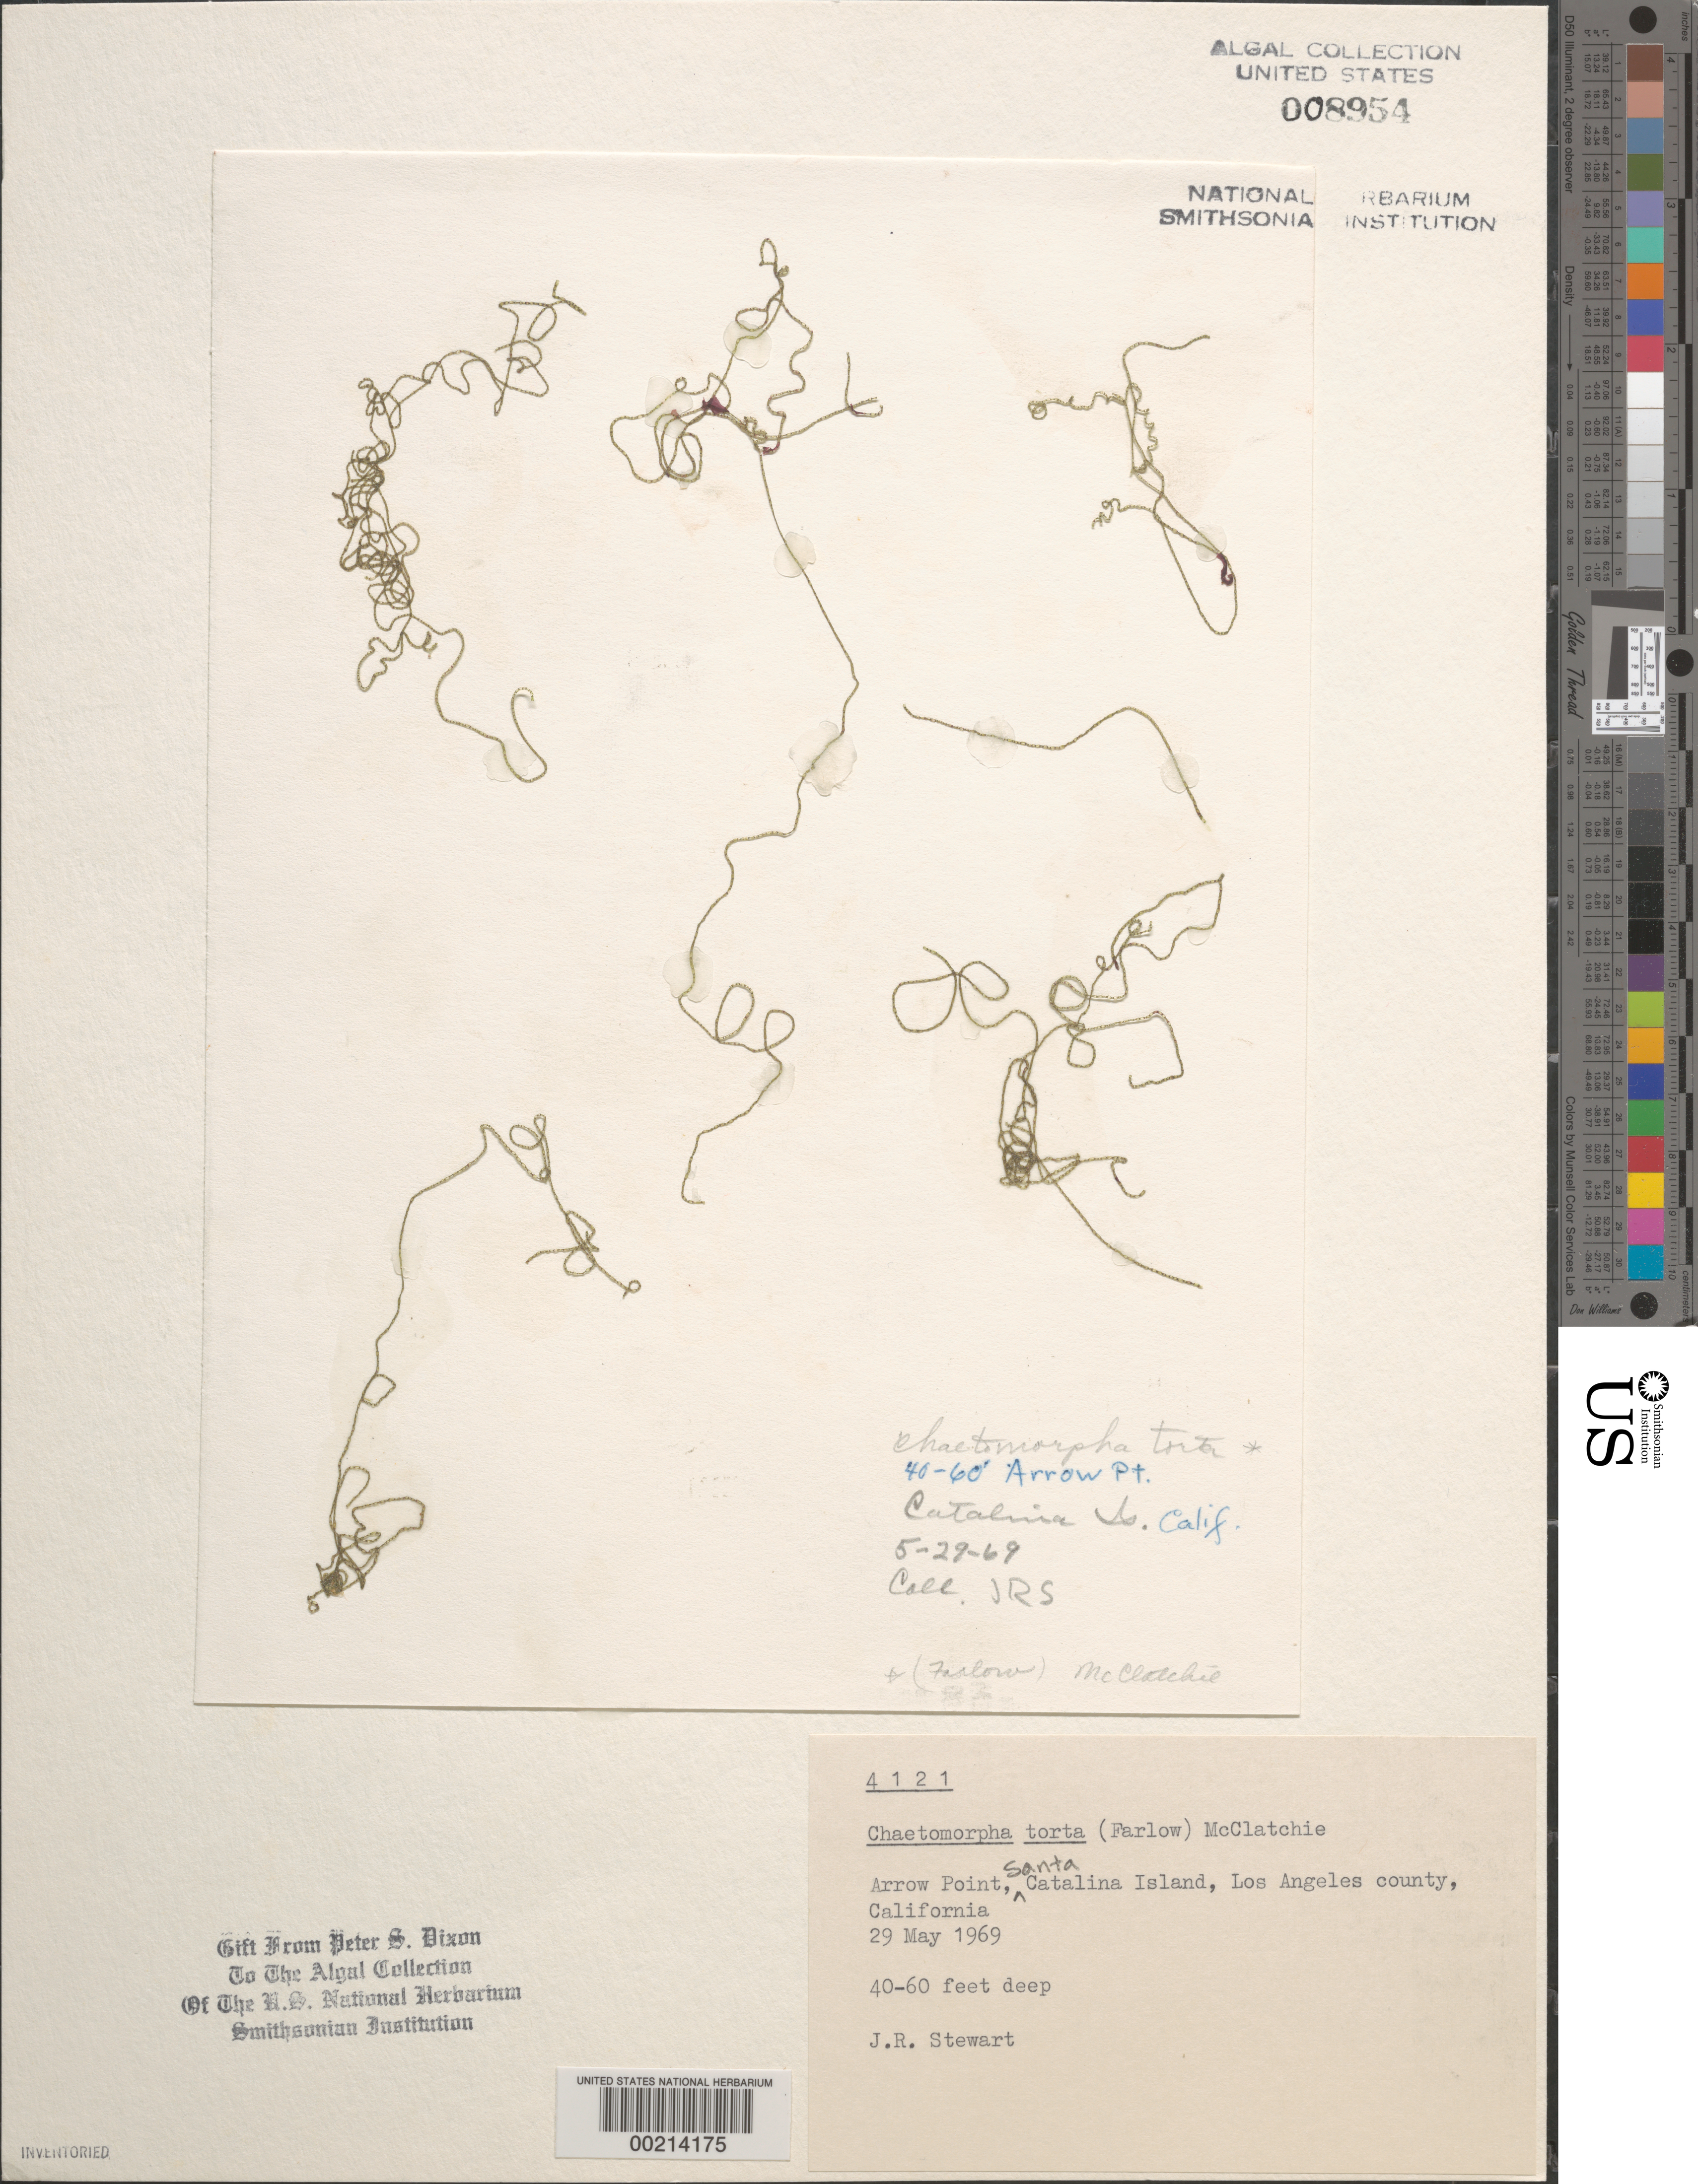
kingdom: Plantae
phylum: Chlorophyta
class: Ulvophyceae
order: Cladophorales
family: Cladophoraceae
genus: Chaetomorpha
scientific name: Chaetomorpha spiralis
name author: Okamura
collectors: J. Stewart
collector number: PSD 4121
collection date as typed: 29 May 1969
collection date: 1969-05-29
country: United States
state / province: California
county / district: Los Angeles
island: Santa Catalina Island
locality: Arrow Point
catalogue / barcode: US 8954